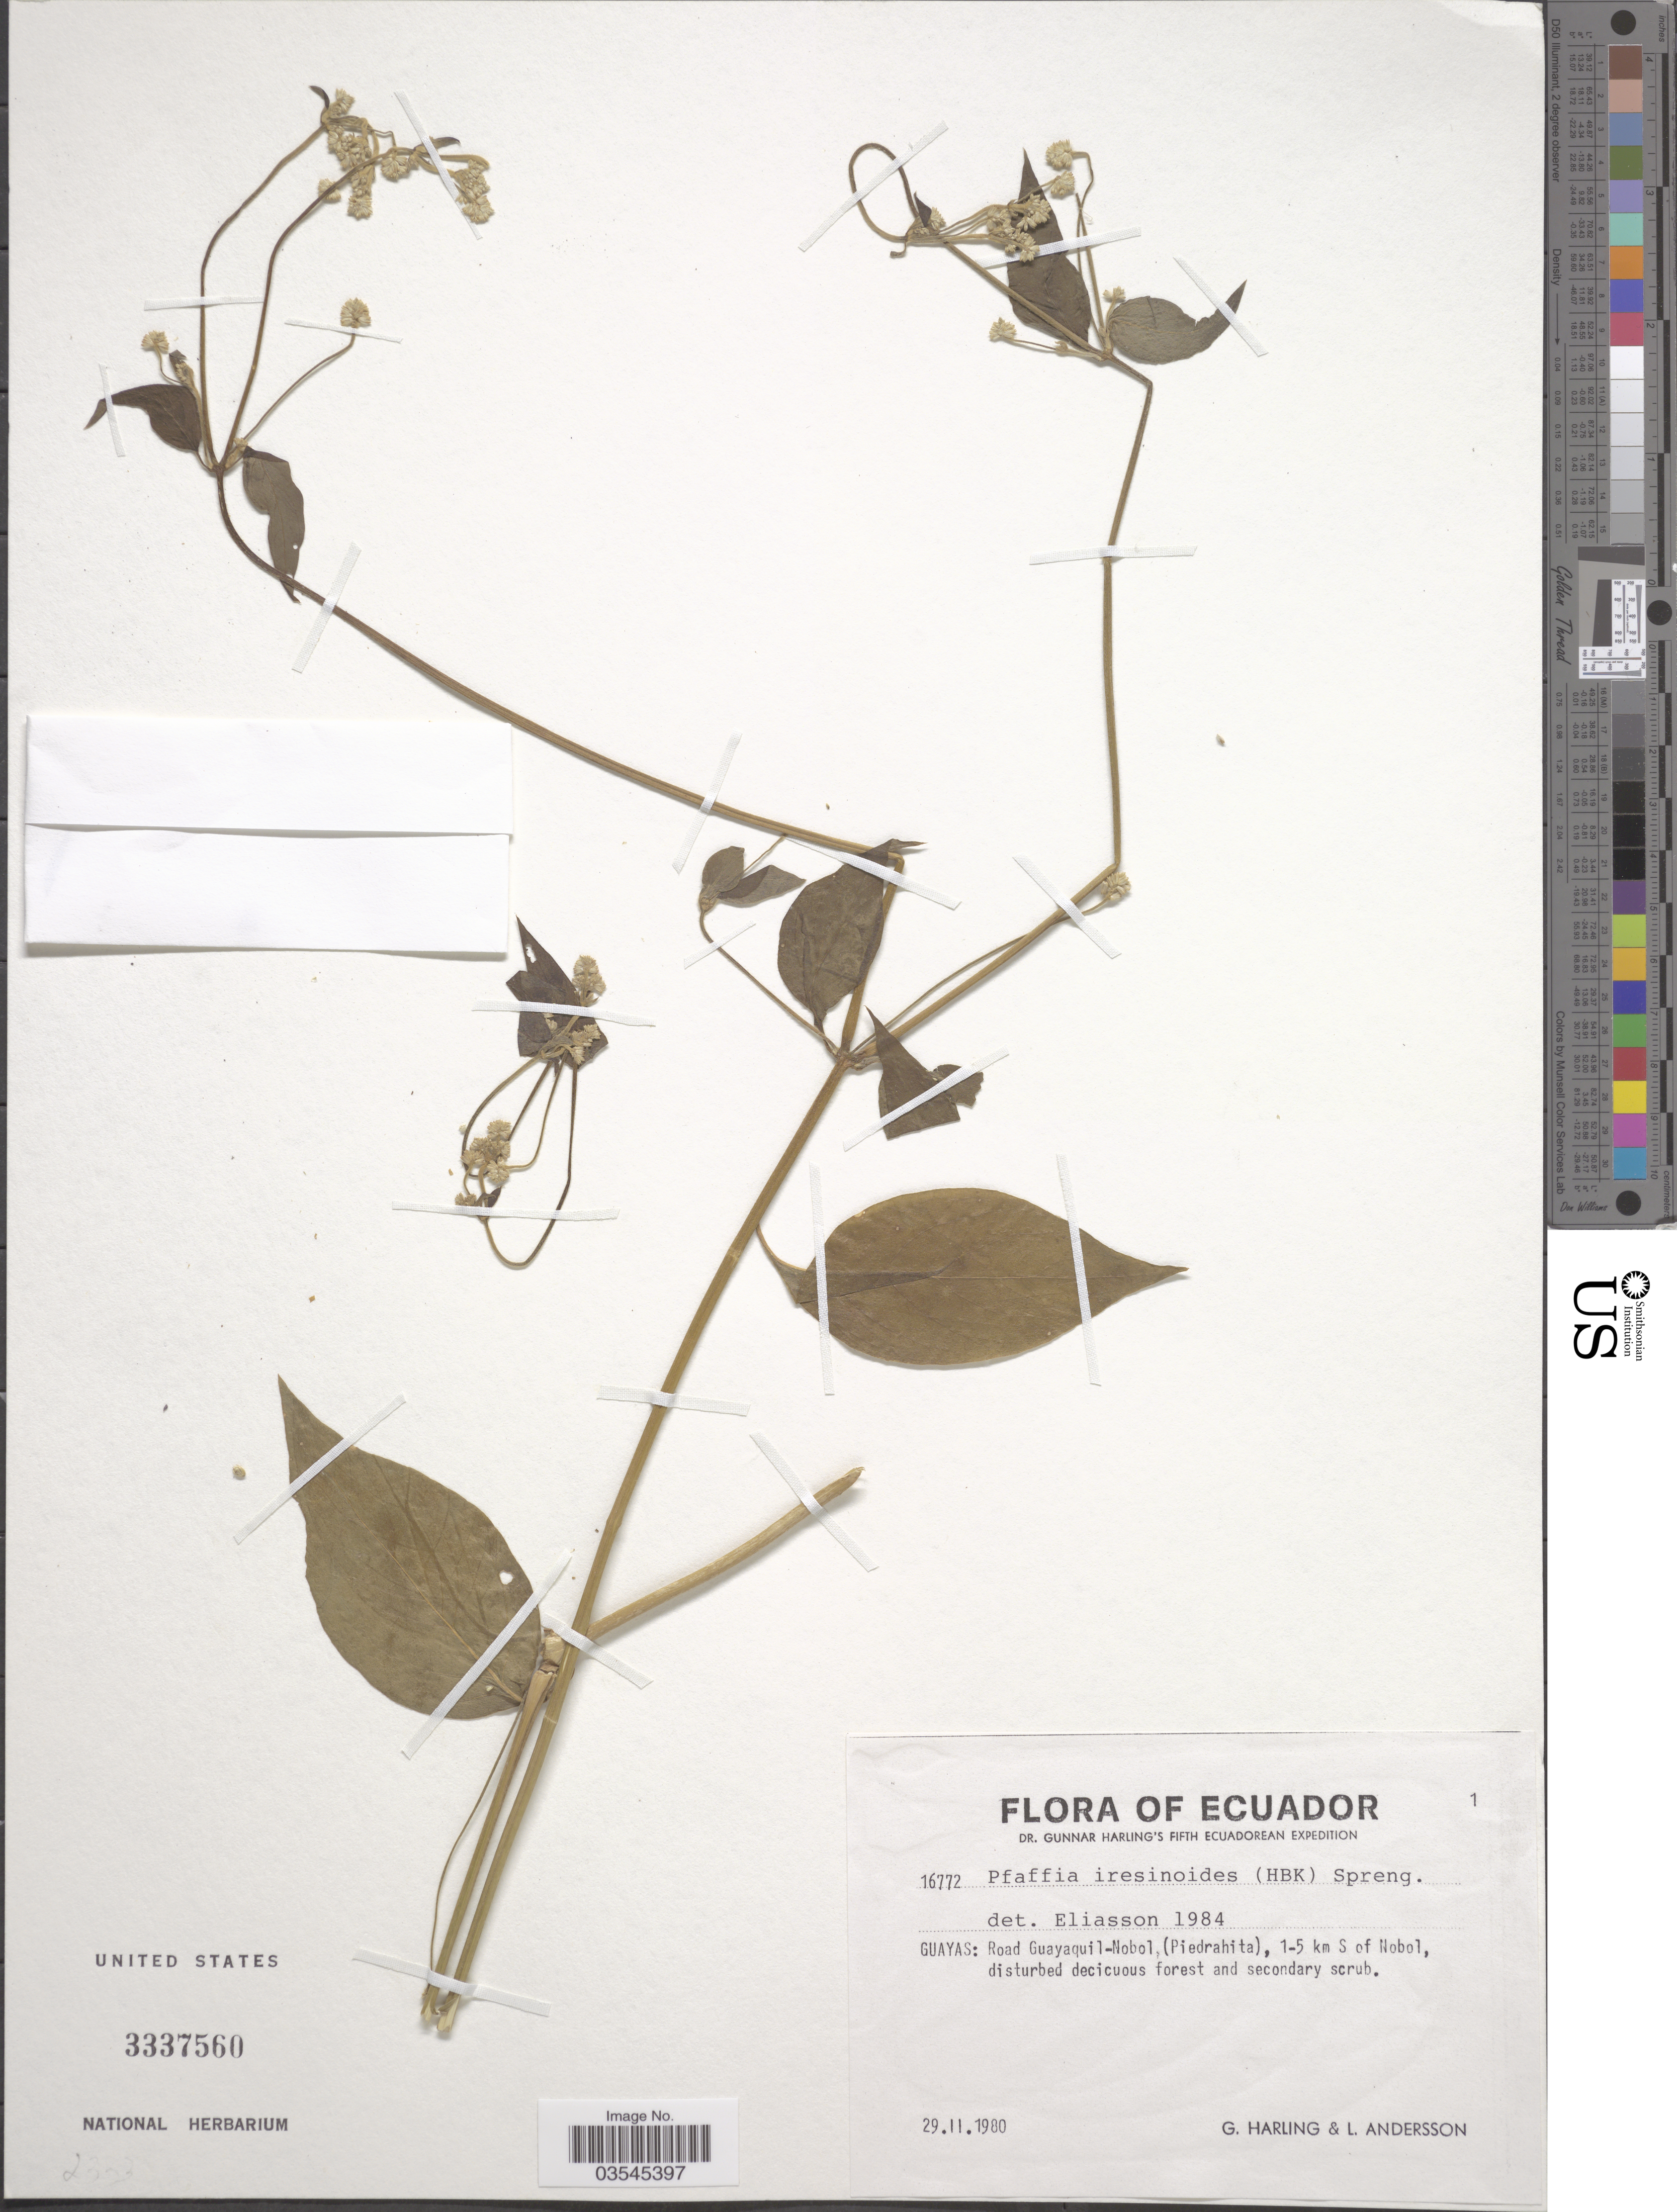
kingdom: Plantae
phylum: Tracheophyta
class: Magnoliopsida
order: Caryophyllales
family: Amaranthaceae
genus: Pfaffia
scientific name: Pfaffia iresinoides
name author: (Kunth) Spreng.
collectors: G. Harling & L. Andersson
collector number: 16772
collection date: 1980-02-29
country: Ecuador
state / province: Guayas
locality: Road Guayaquil-Nobol (Piedrahita), 1-5 km S of Nobol.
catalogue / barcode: US 3337560